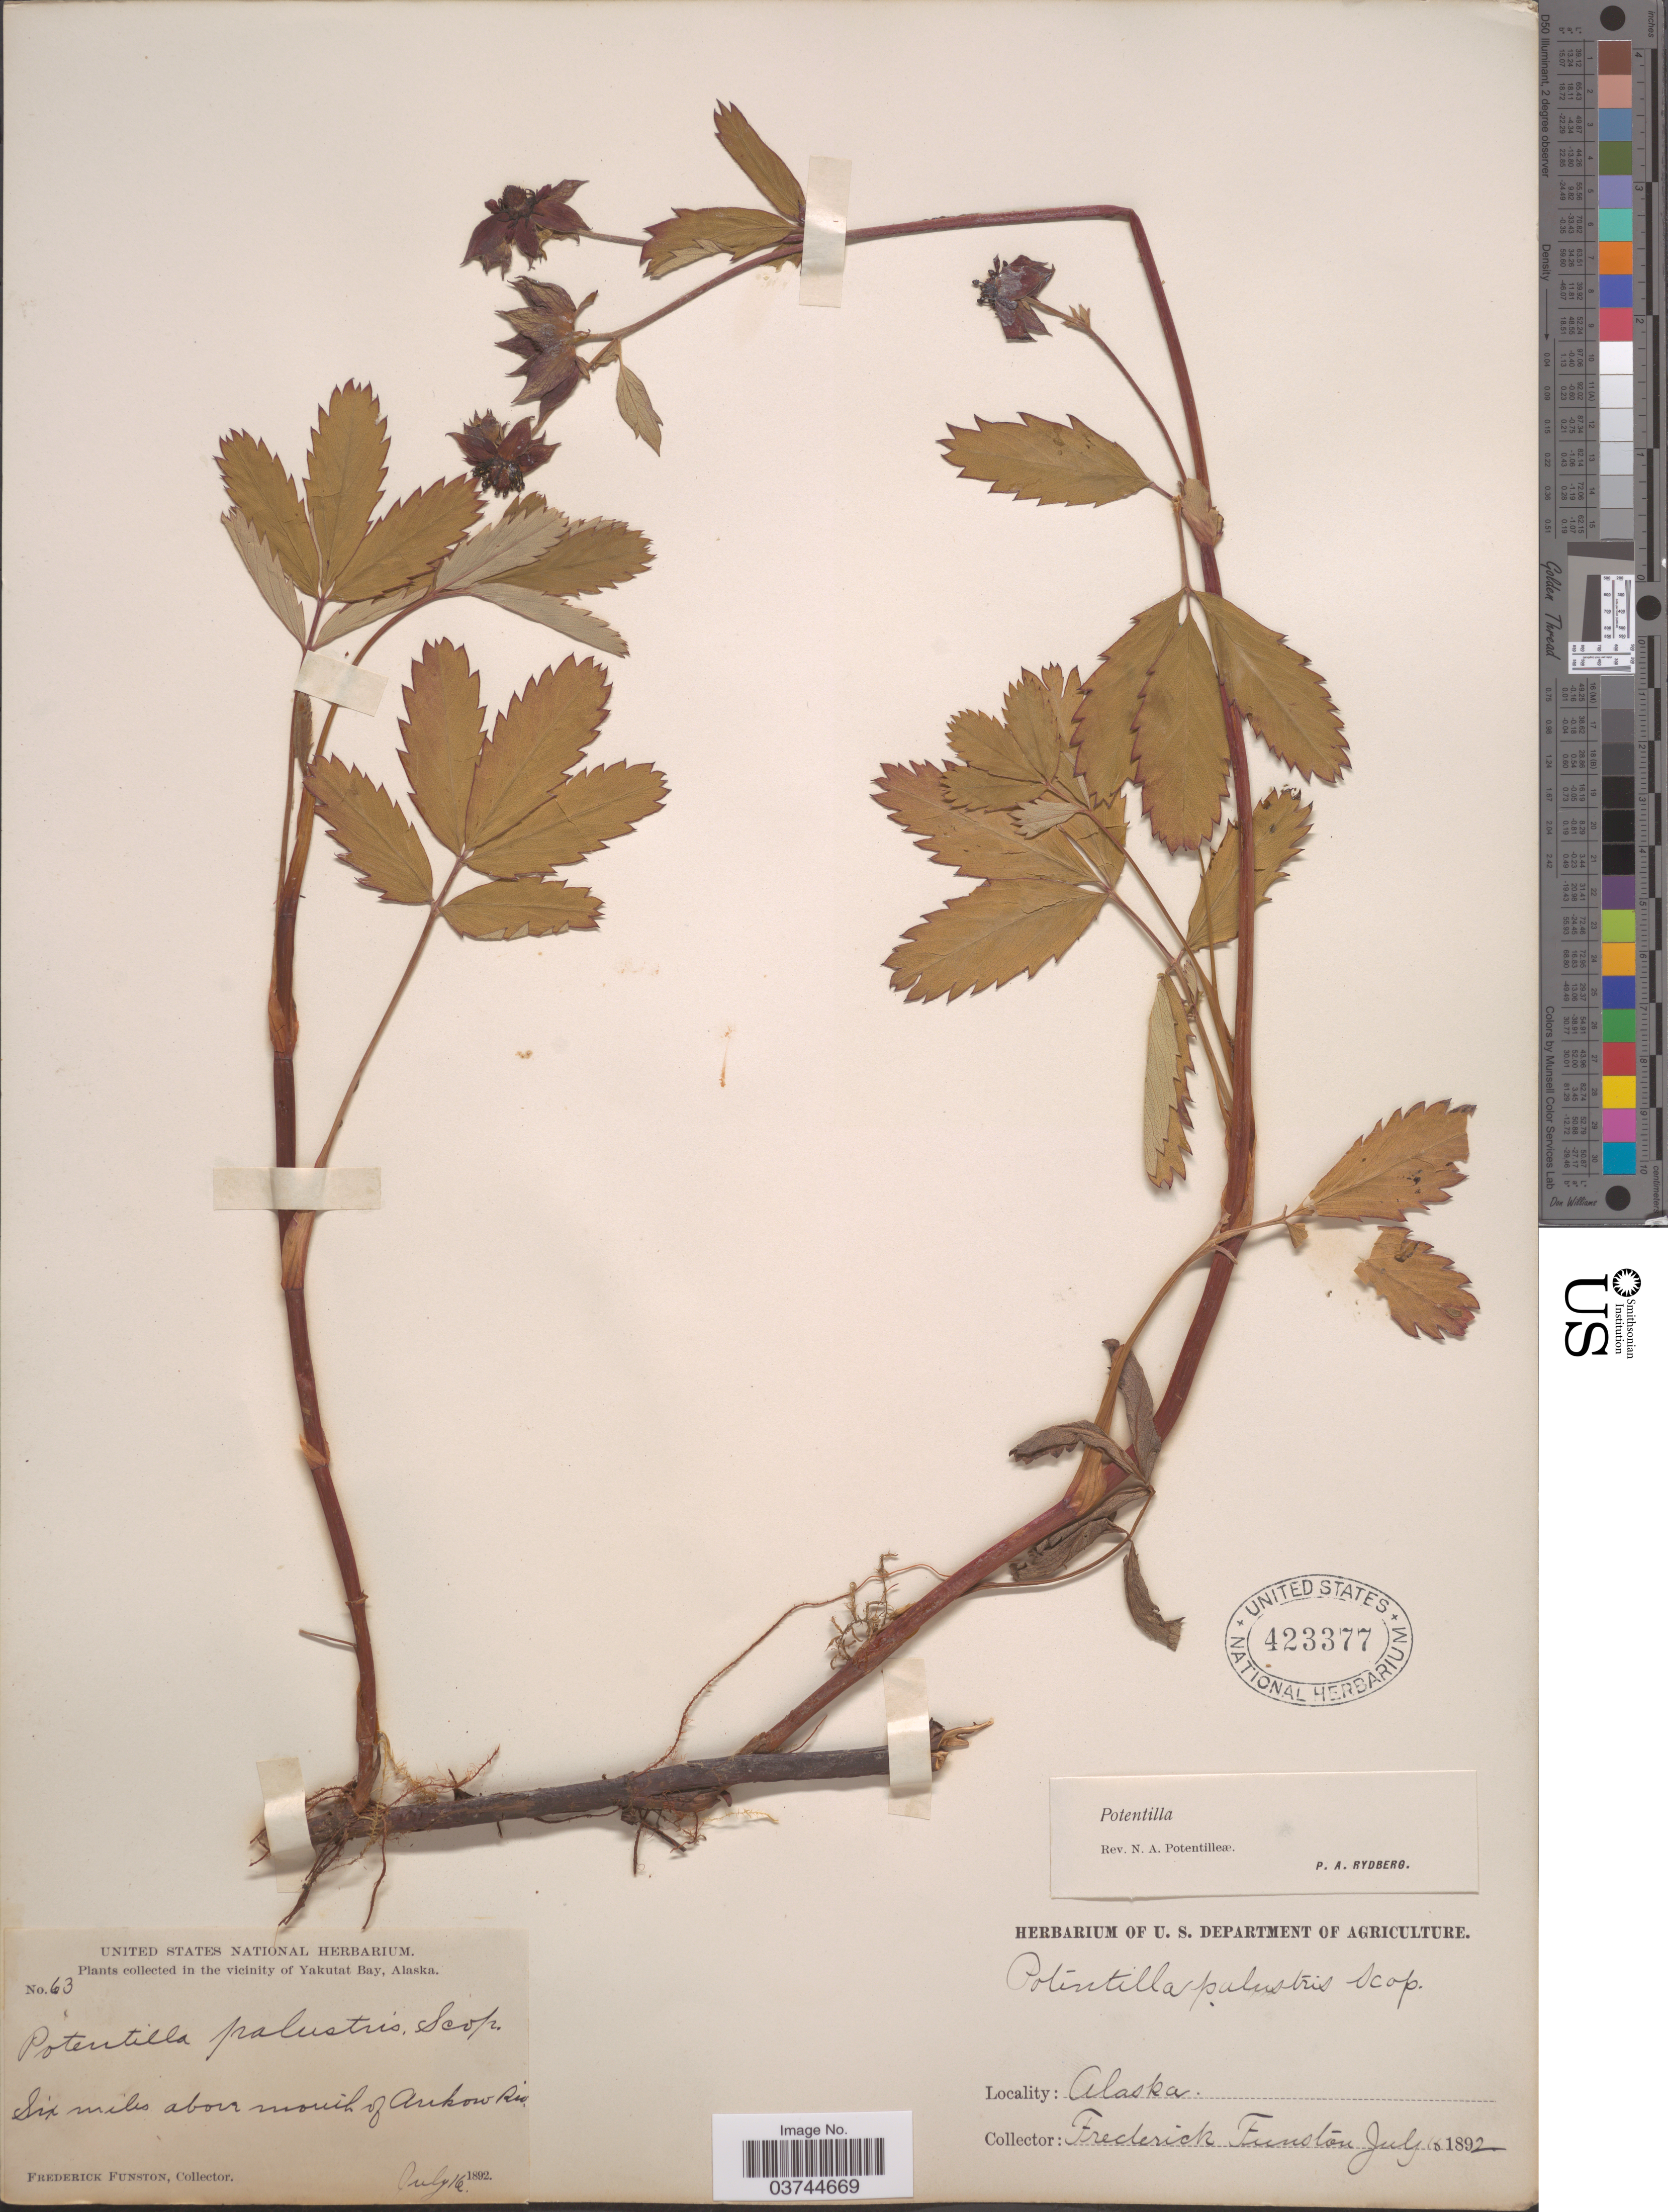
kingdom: Plantae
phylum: Tracheophyta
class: Magnoliopsida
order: Rosales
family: Rosaceae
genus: Comarum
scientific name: Comarum palustre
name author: L.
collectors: F. Funston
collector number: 63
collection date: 1892-07-16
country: United States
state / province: Alaska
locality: Vicinity of Yakutat Bay. Six miles above mouth of Ankow Riv.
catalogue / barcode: US 423377